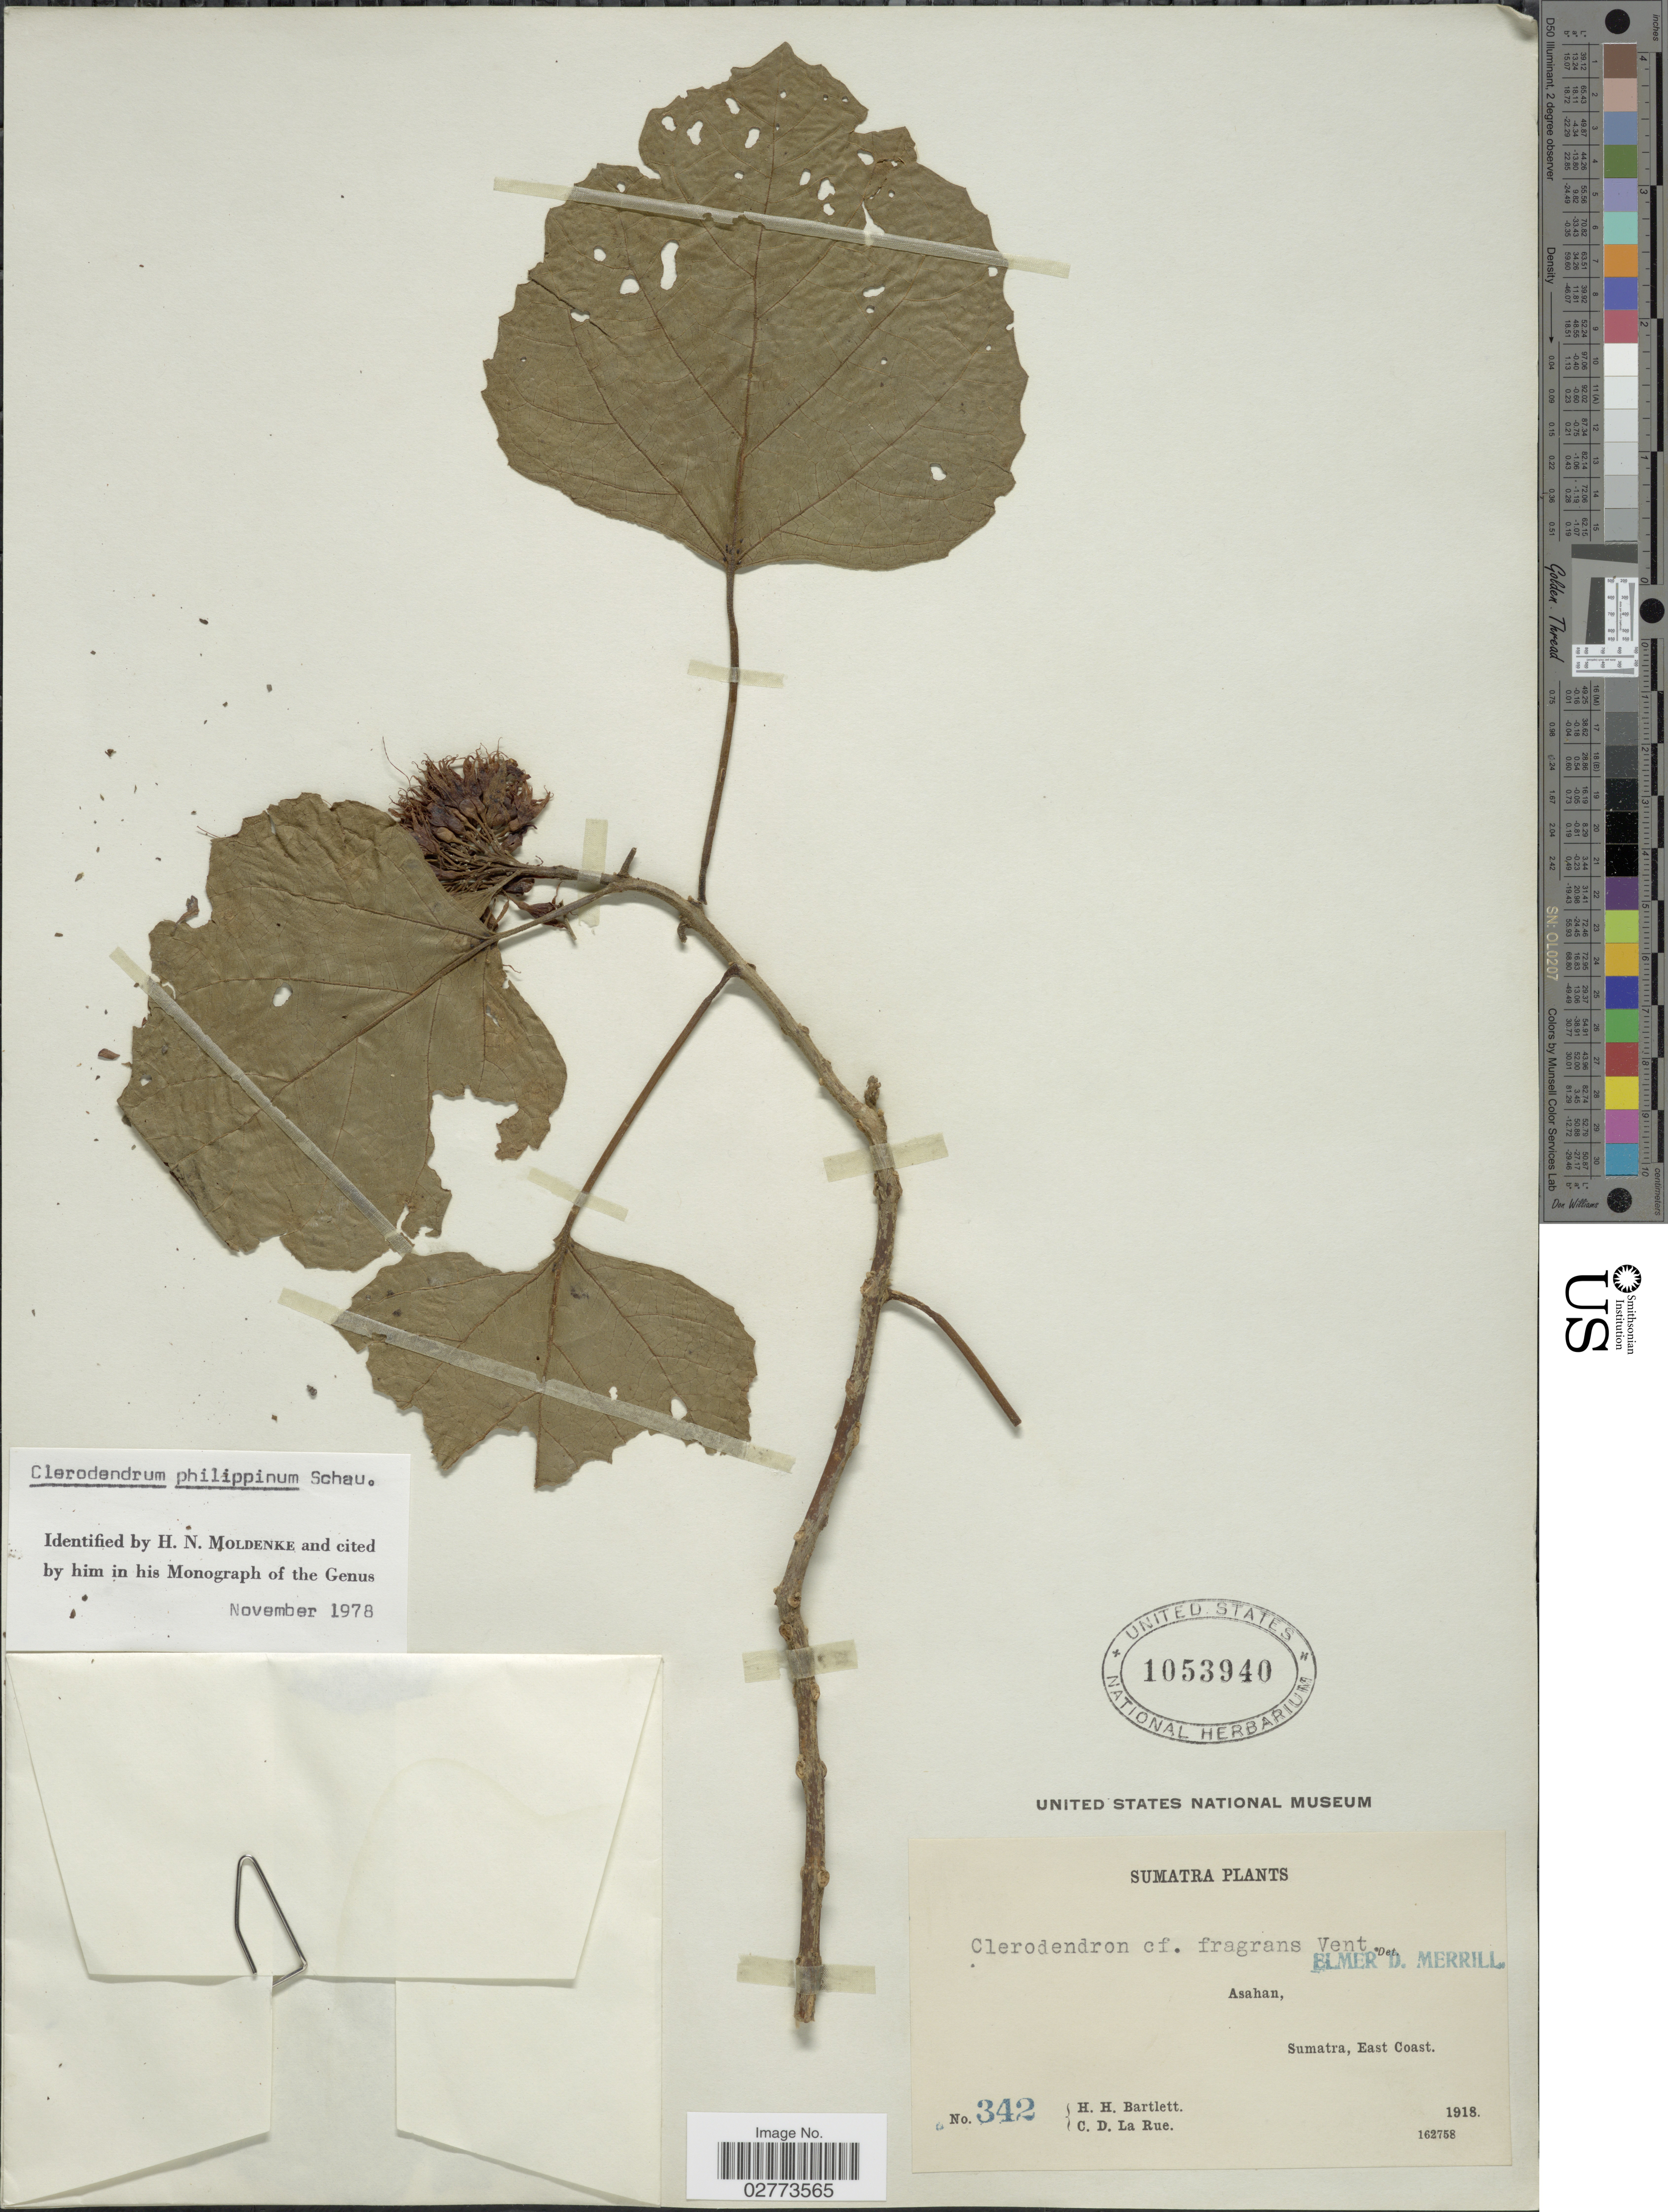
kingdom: Plantae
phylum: Tracheophyta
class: Magnoliopsida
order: Lamiales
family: Lamiaceae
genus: Clerodendrum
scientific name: Clerodendrum philippinum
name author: Schauer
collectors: H. H. Bartlett & C. La Rue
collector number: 342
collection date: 1918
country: Indonesia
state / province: Sumatra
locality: Asahan. East Coast.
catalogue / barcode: US 1053940